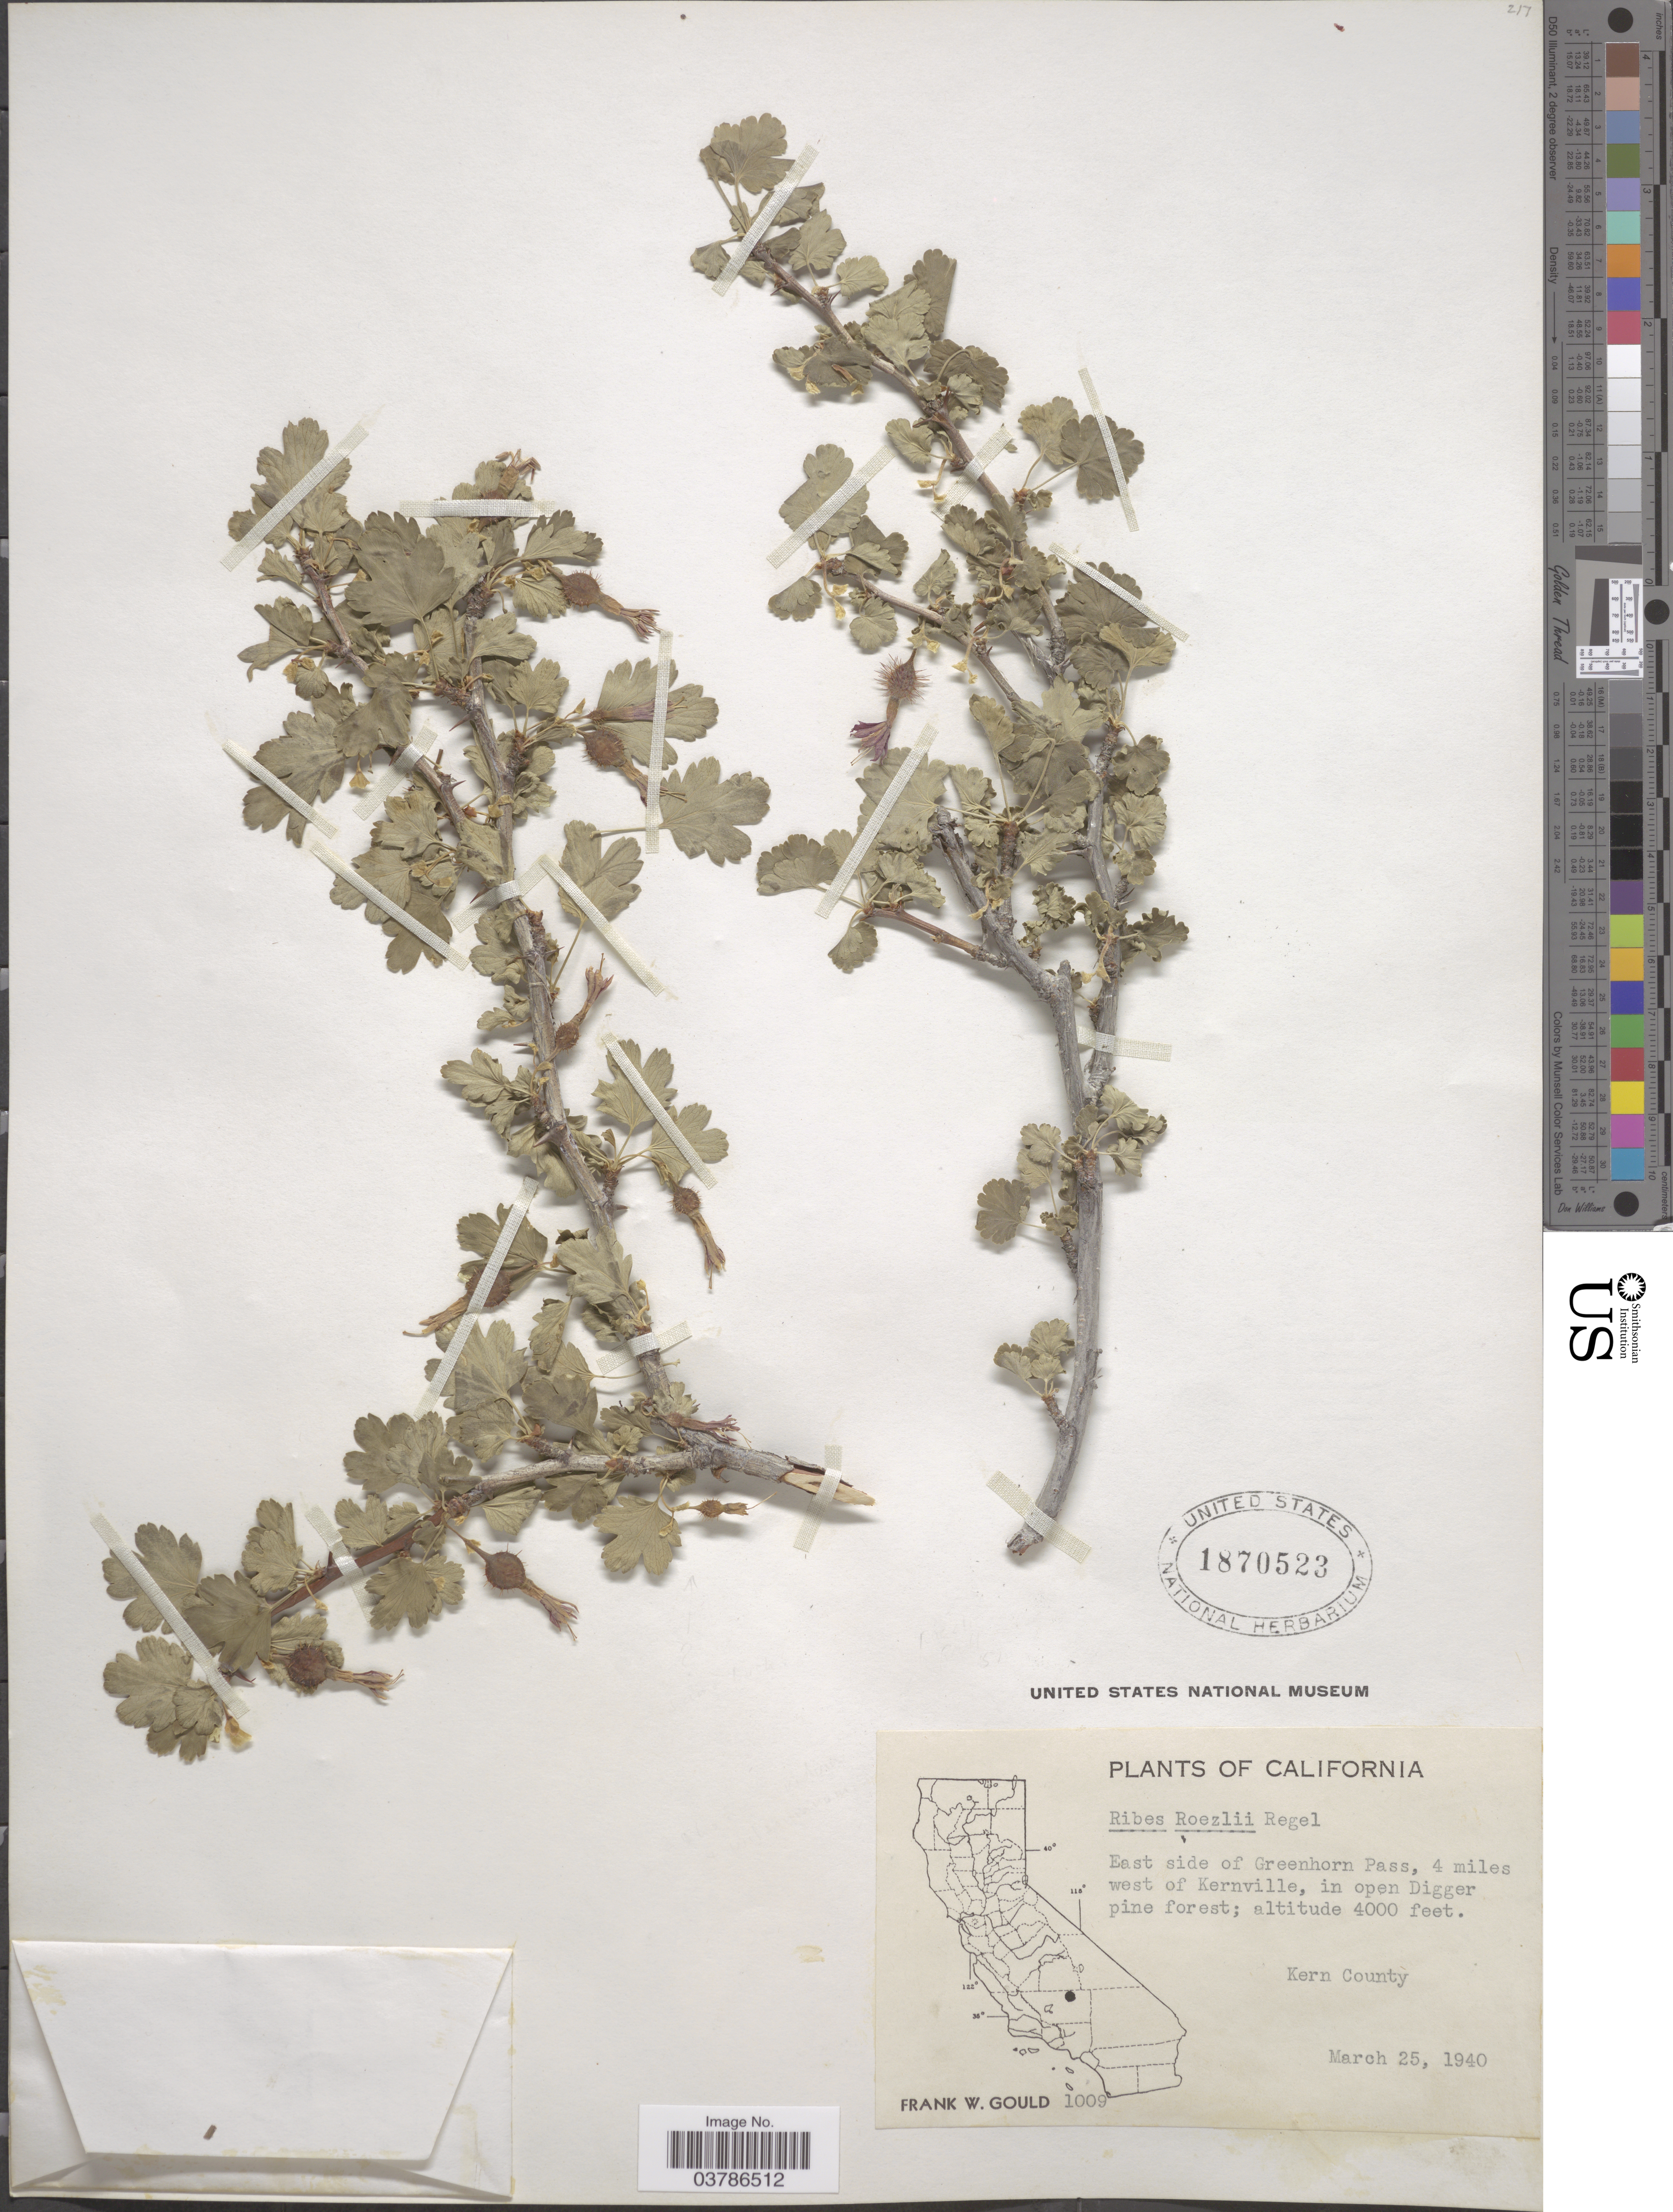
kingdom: Plantae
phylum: Tracheophyta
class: Magnoliopsida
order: Saxifragales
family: Grossulariaceae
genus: Ribes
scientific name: Ribes roezlii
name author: Regel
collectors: F. W. Gould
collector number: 1009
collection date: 1940-03-25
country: United States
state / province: California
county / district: Kern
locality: East side of Greenhorn Pass, 4 miles west of Kernville. Kern County.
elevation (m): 1219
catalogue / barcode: US 1870523